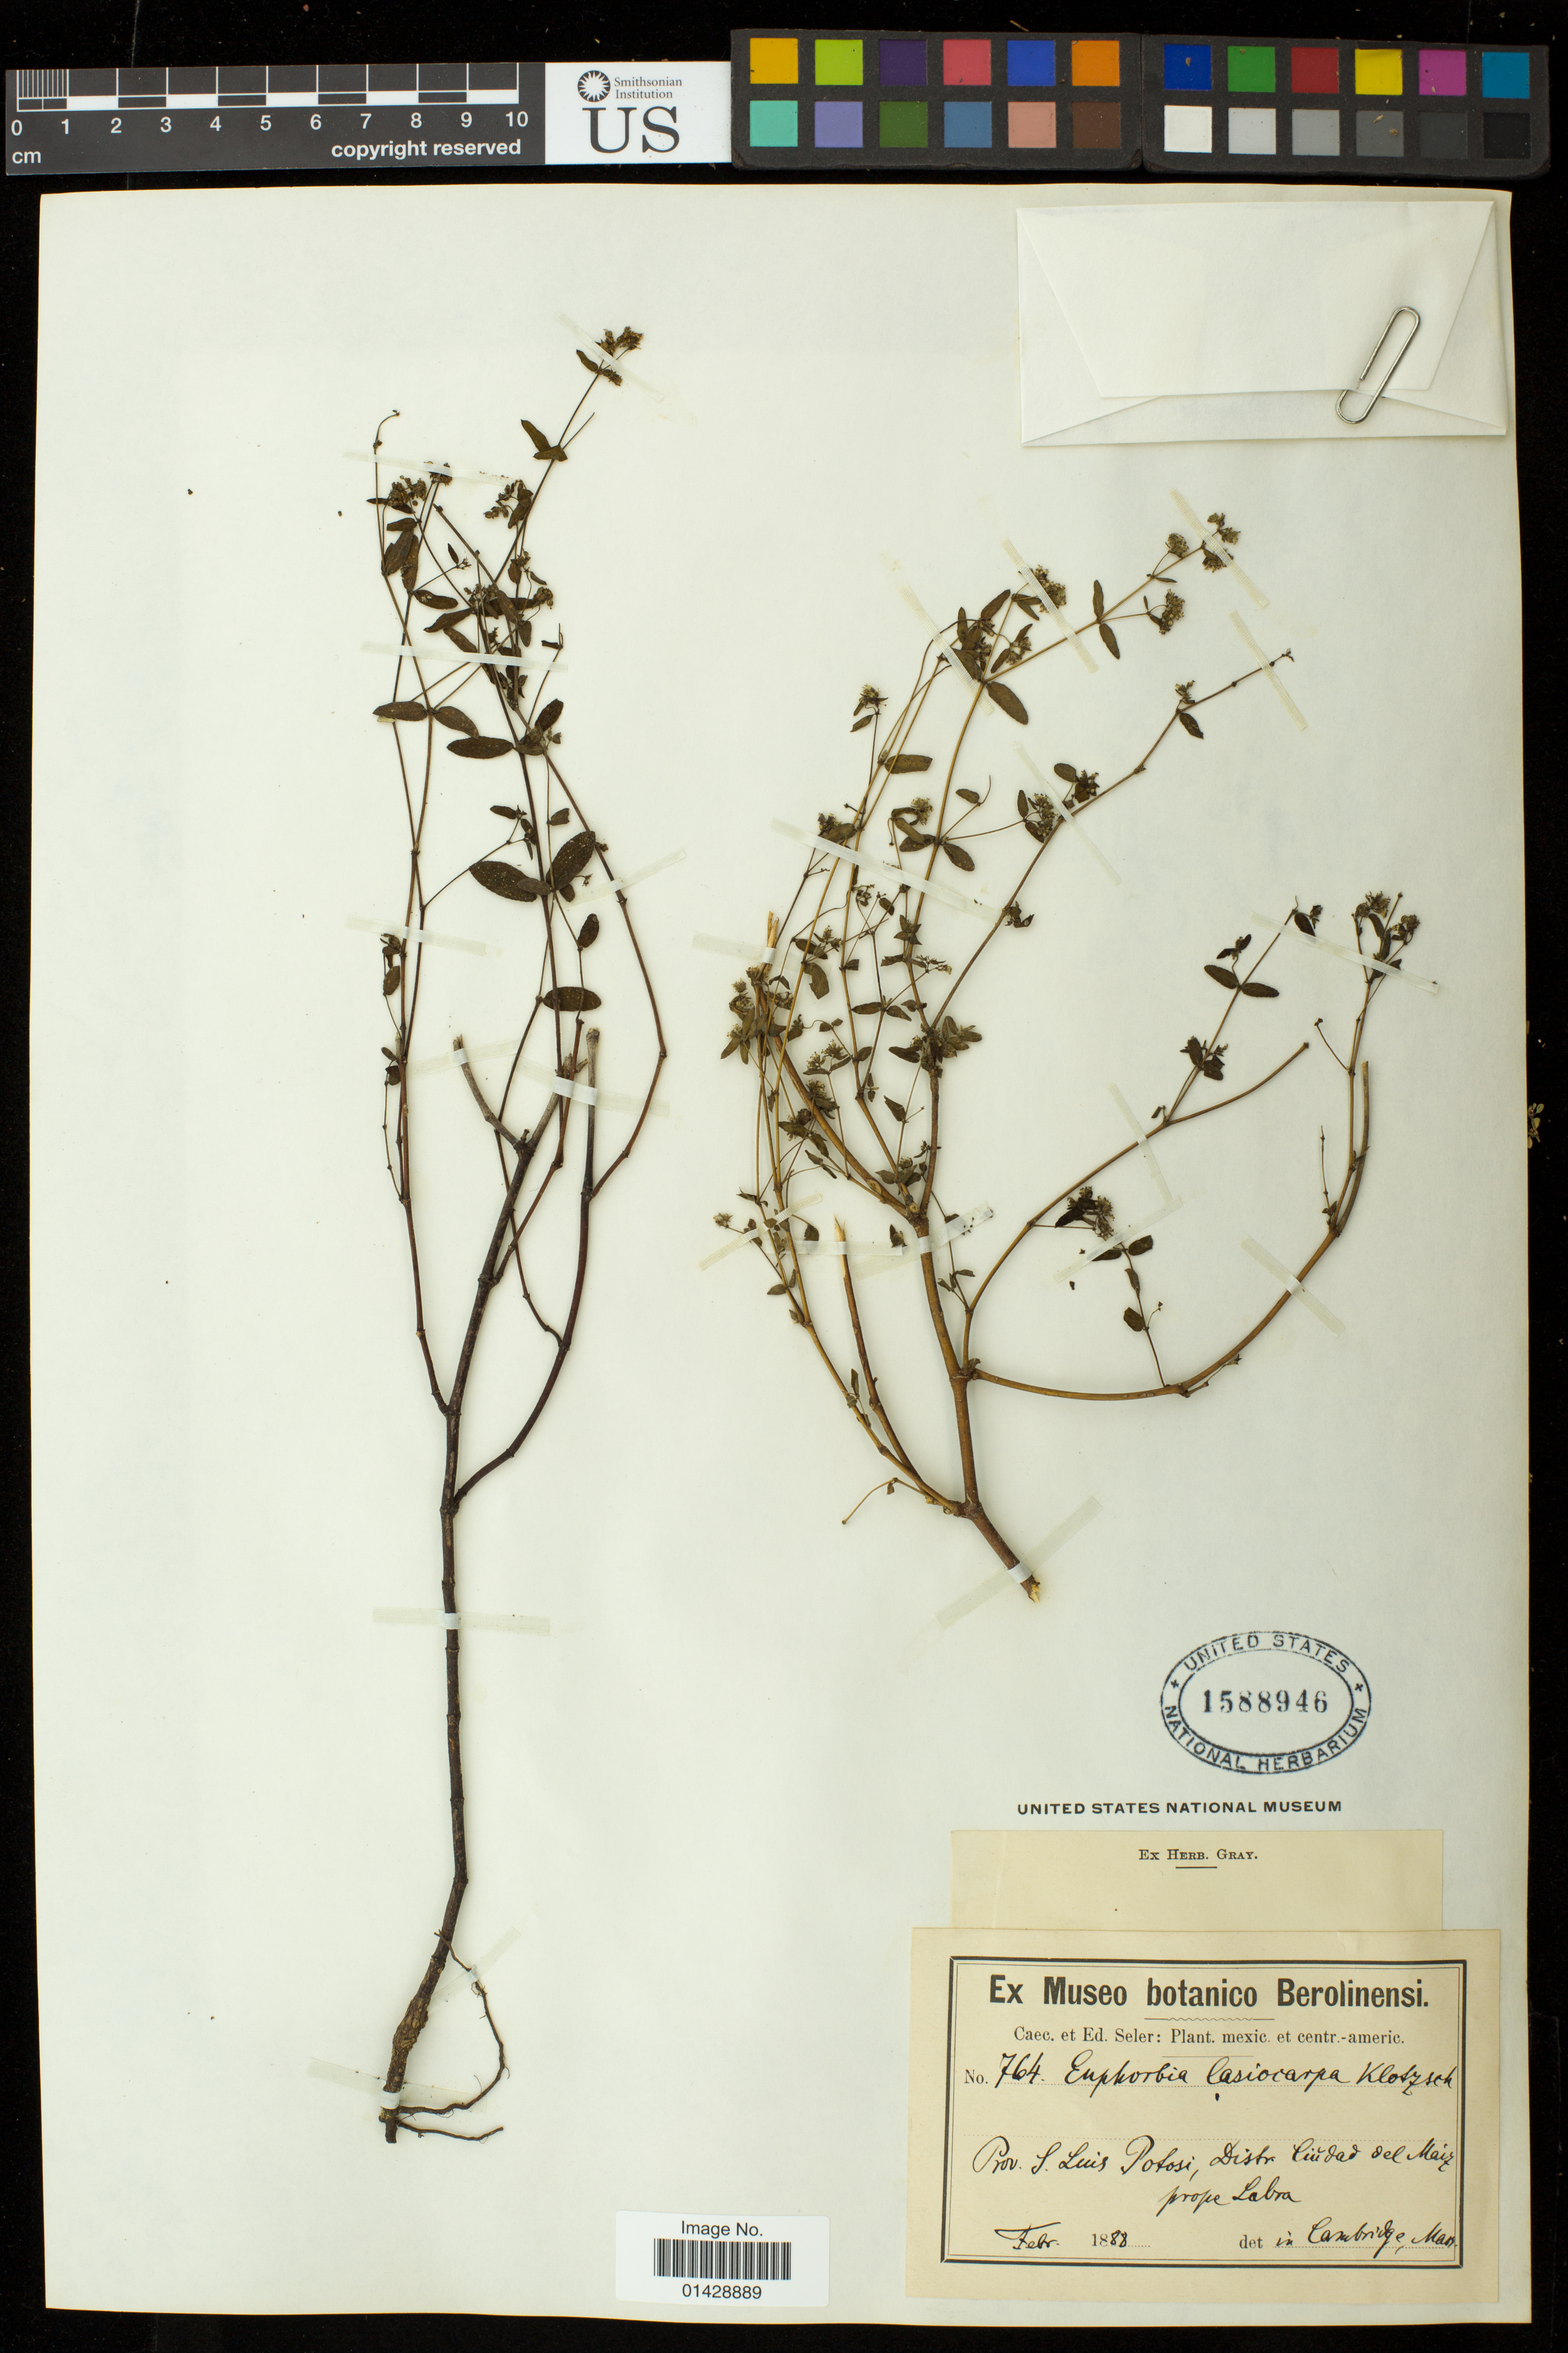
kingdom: Plantae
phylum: Tracheophyta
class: Magnoliopsida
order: Malpighiales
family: Euphorbiaceae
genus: Euphorbia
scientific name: Euphorbia lasiocarpa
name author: Klotzsch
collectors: E. Seler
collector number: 764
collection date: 1888-02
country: Mexico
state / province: San Luis Potosí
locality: Dist. Ciudad del Maiz prope Labra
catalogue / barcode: US 1588946